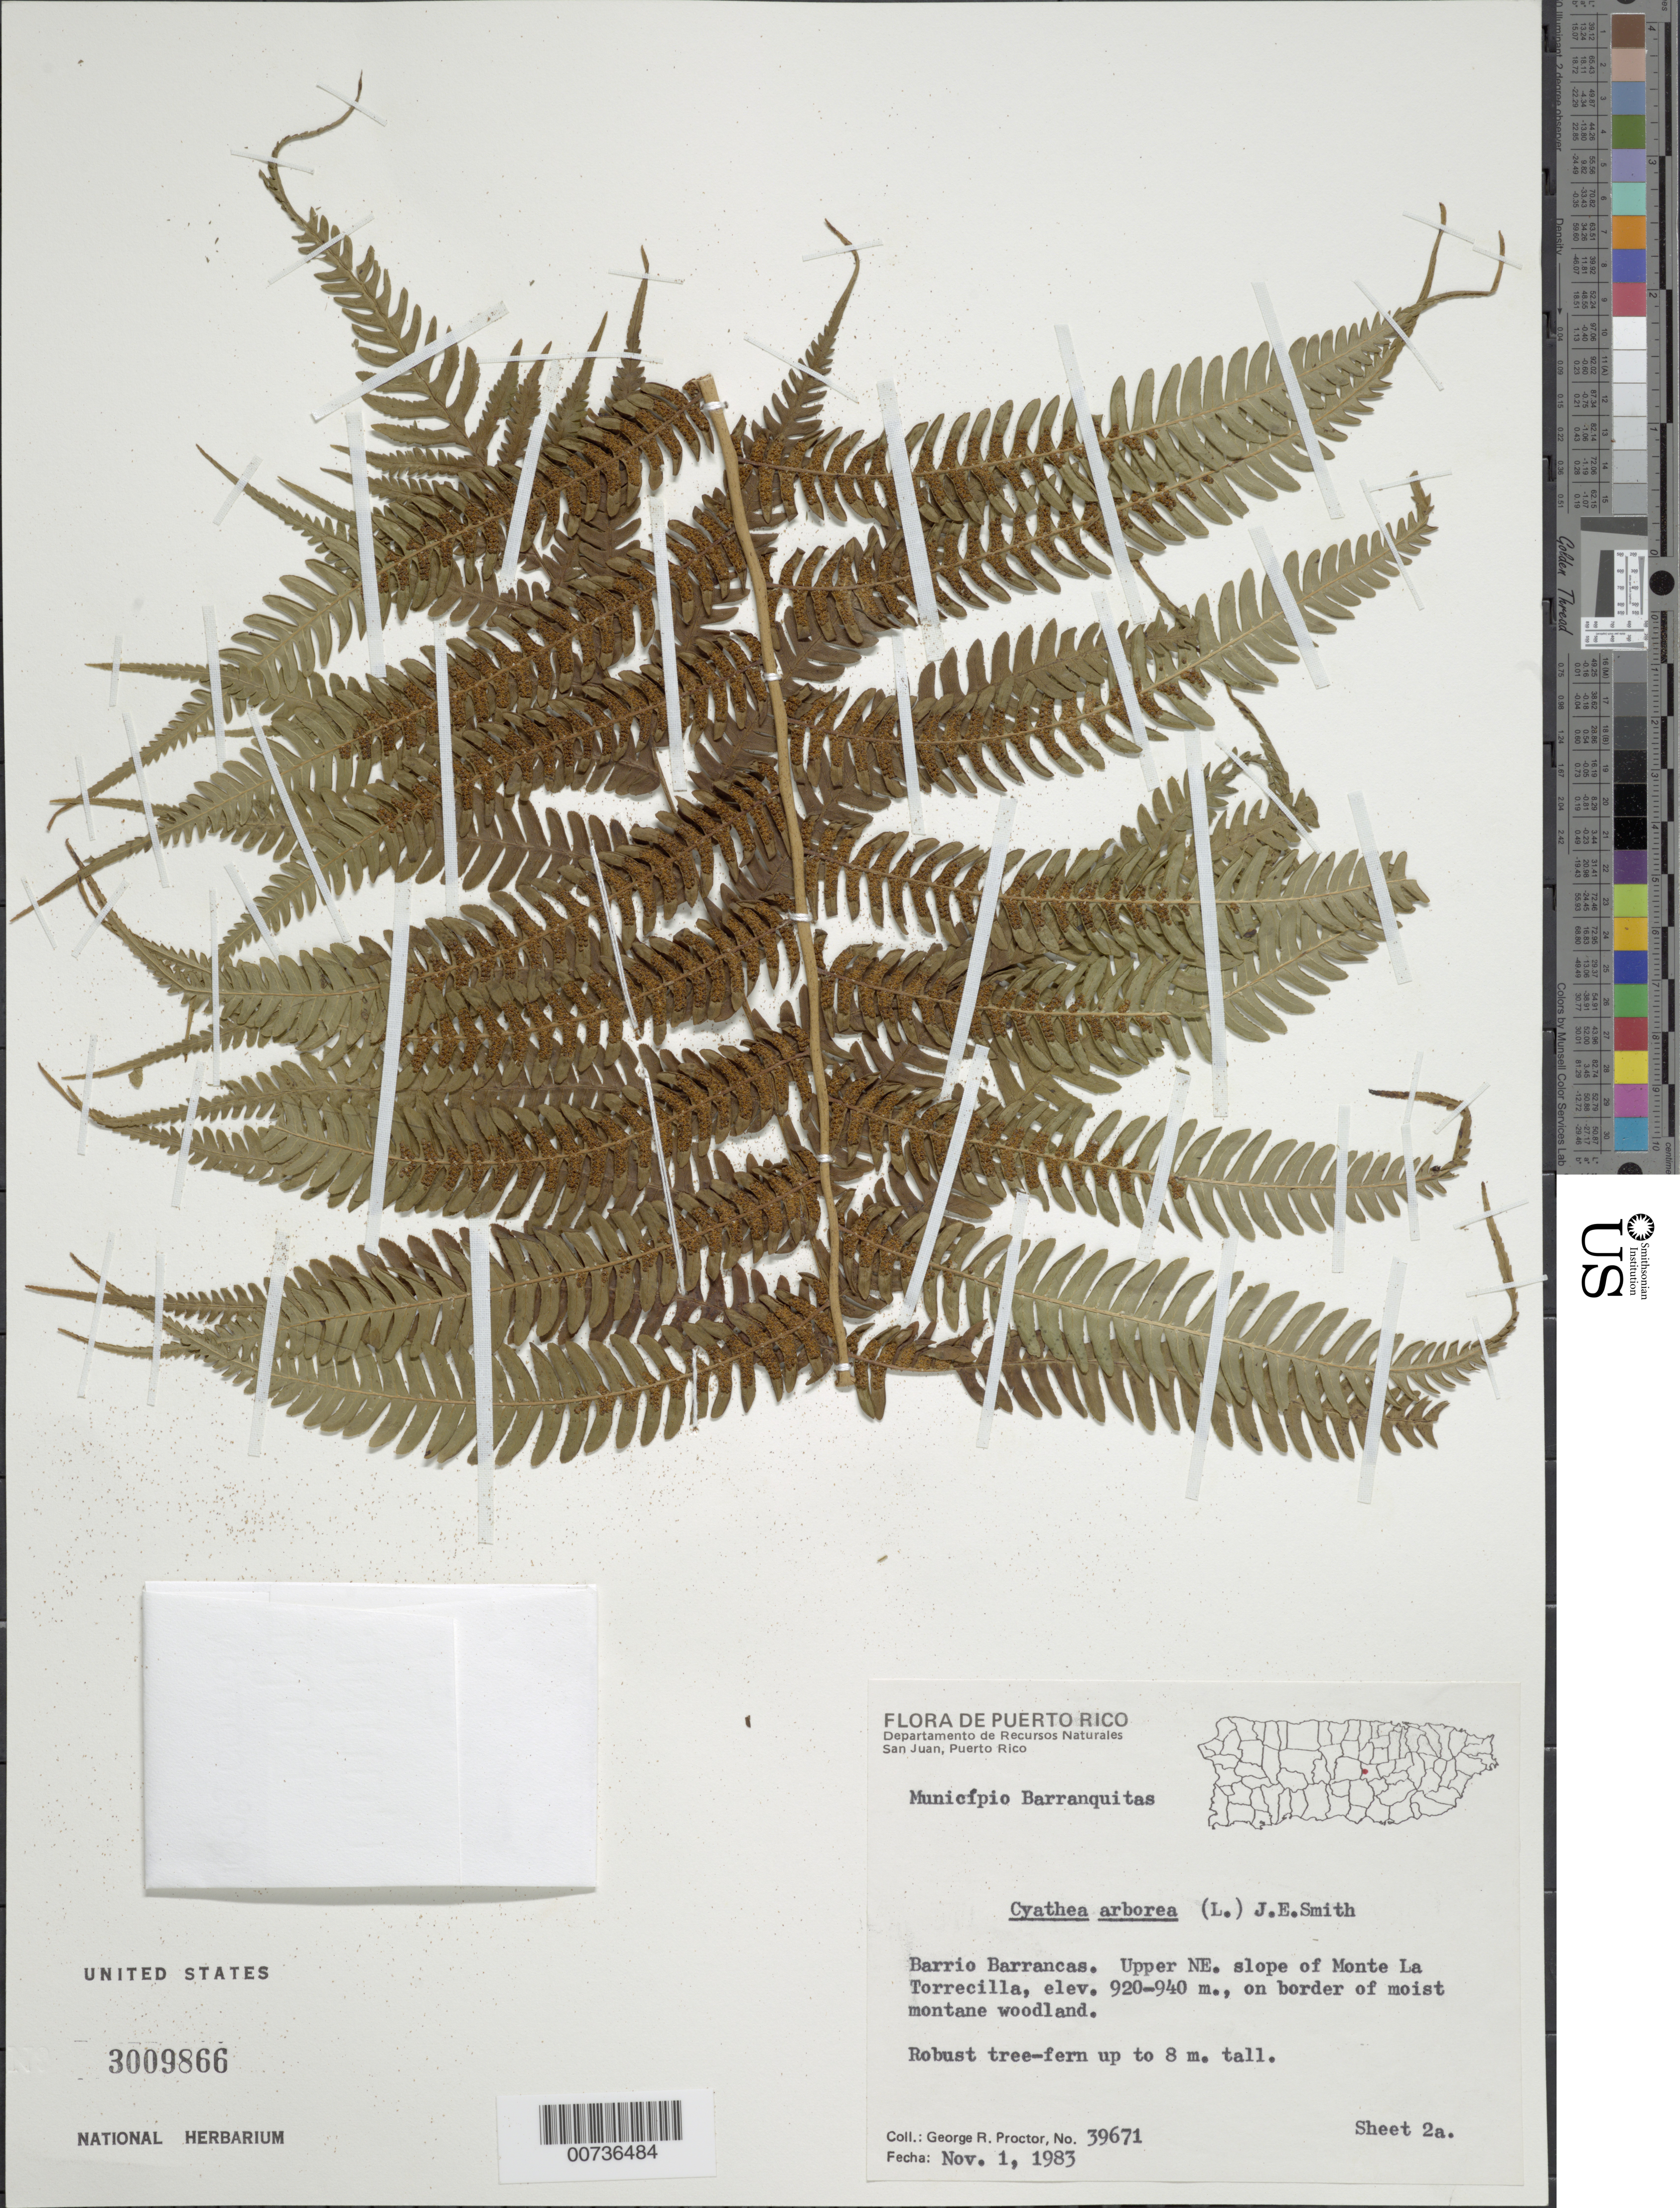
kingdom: Plantae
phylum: Tracheophyta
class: Polypodiopsida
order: Cyatheales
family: Cyatheaceae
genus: Cyathea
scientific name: Cyathea arborea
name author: (L.) Sm.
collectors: G. R. Proctor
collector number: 39671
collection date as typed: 01 Nov 1983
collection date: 1983-11-01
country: Puerto Rico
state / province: Barranquitas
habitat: On border of moist montane woodland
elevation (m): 920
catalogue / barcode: US 3009866